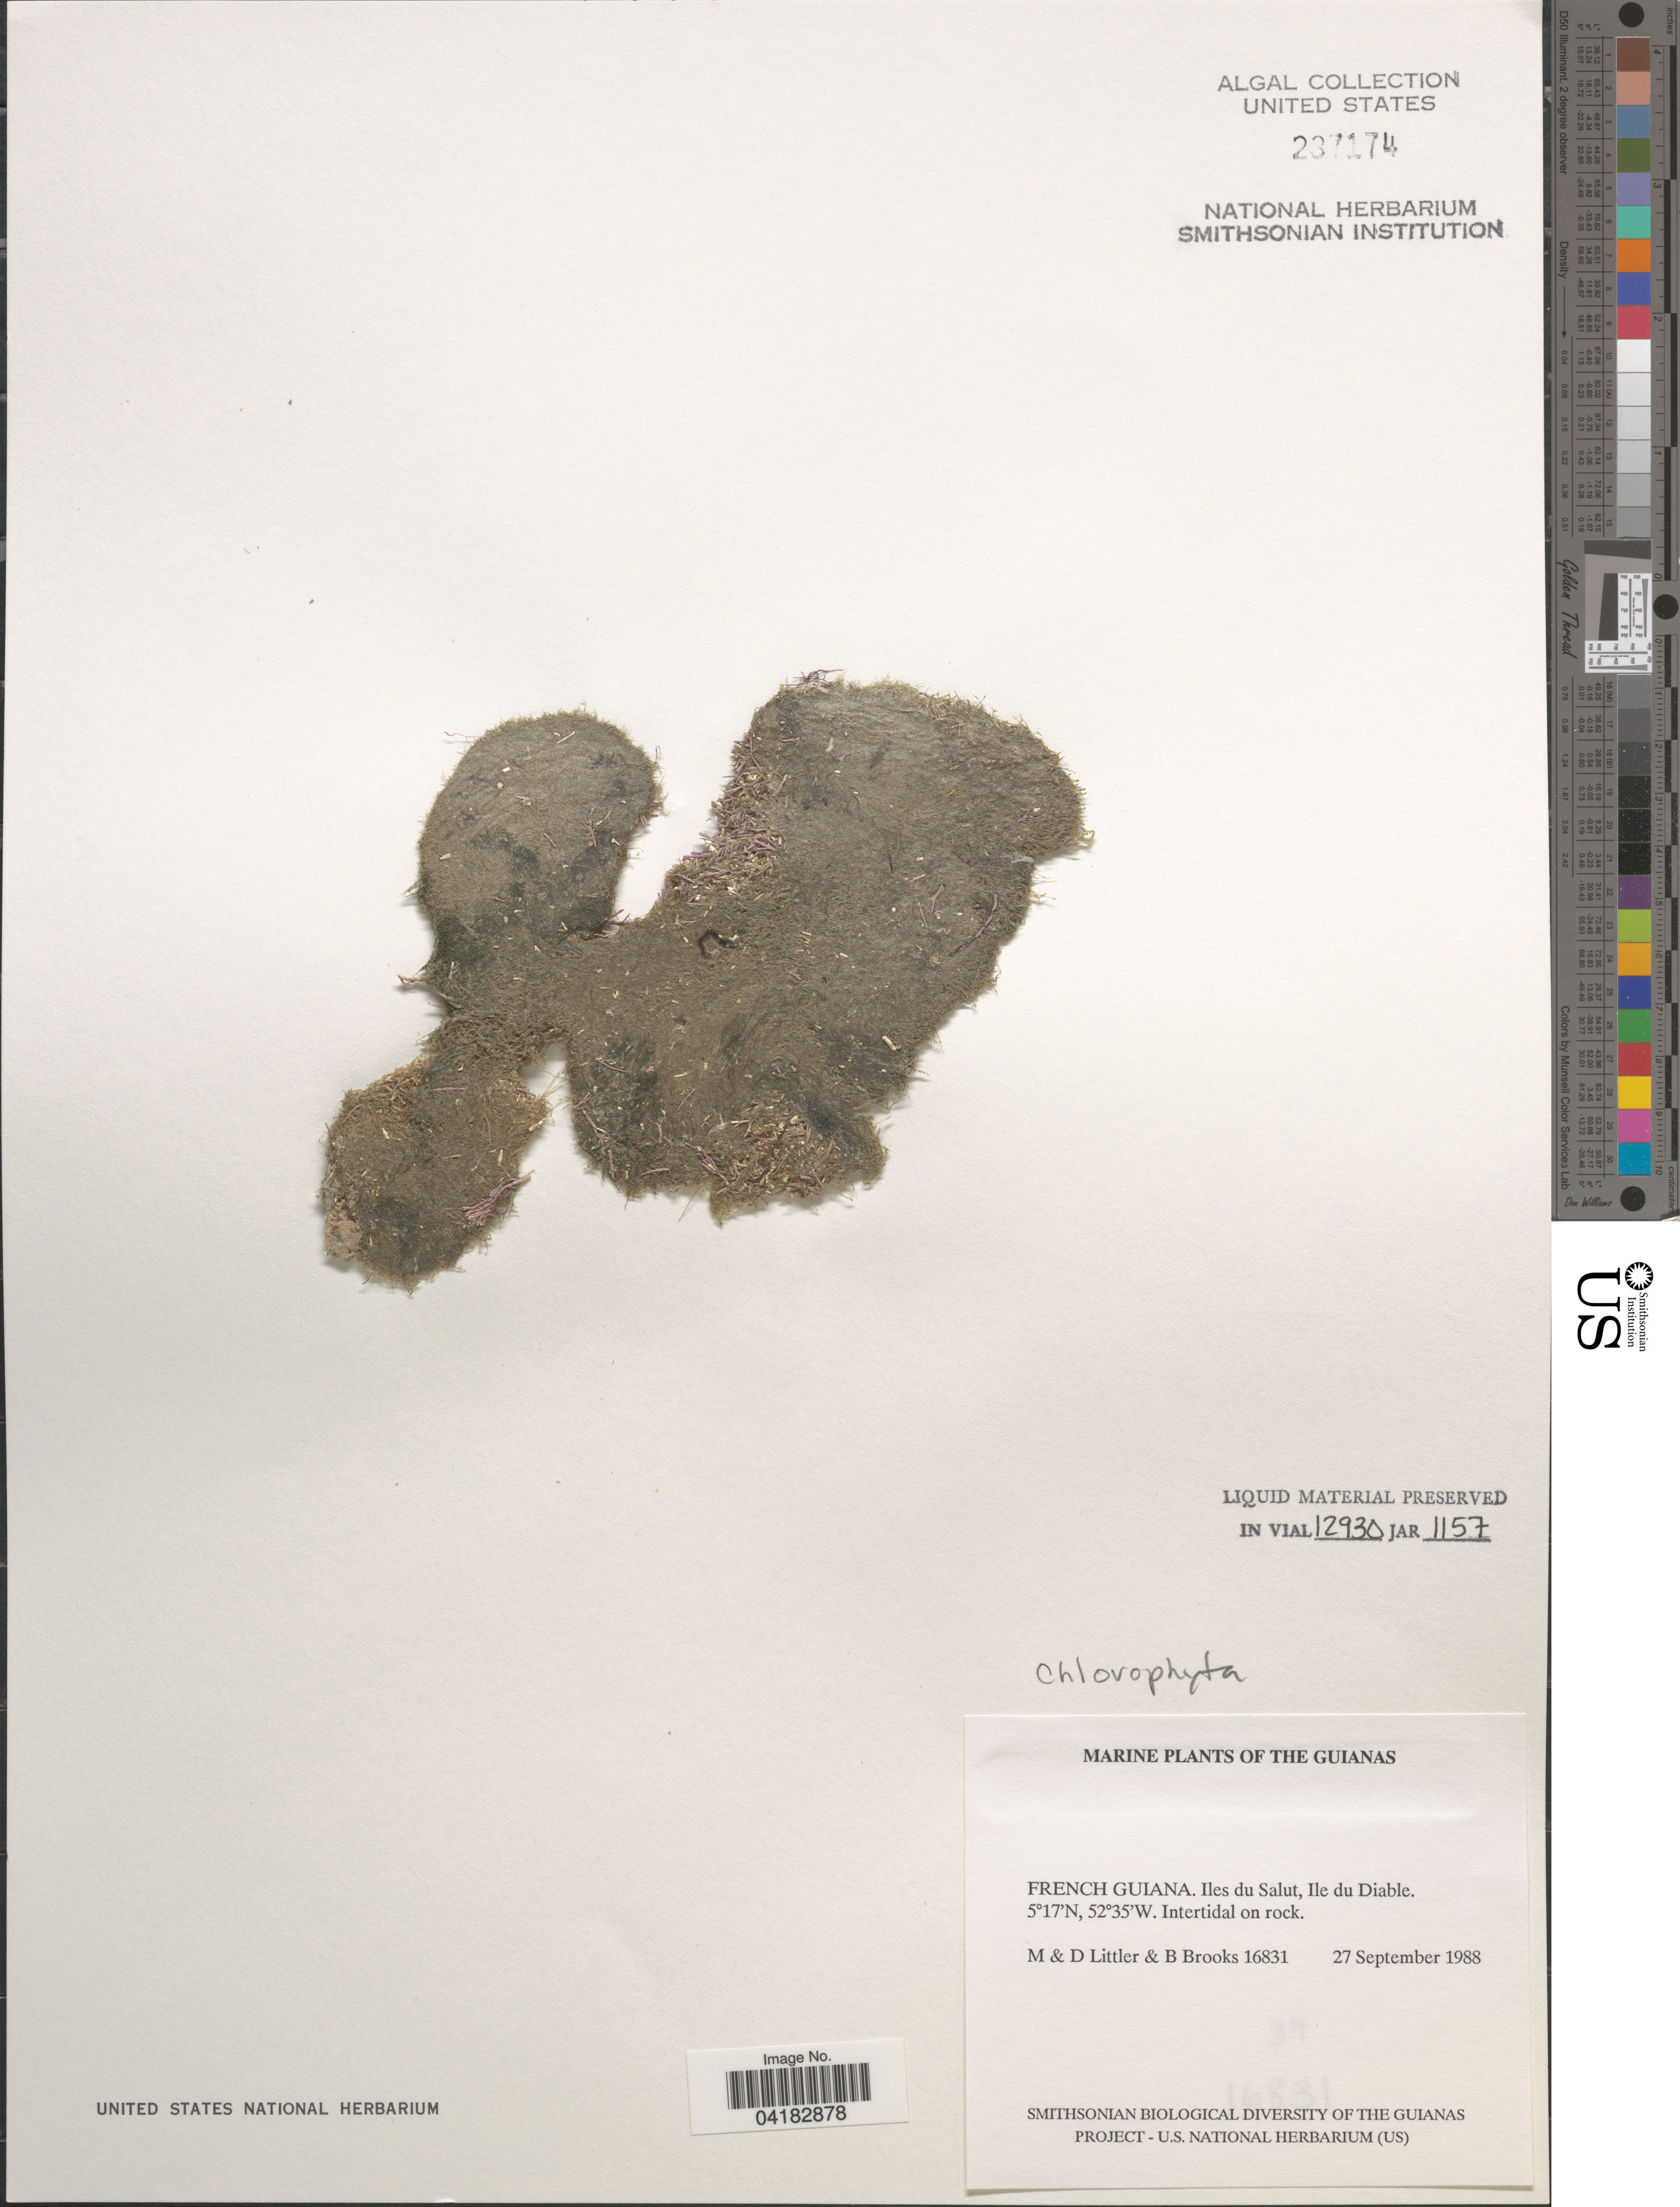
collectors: M. Littler, D. S. Littler & B. Brooks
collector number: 16831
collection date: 1988-09-27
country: French Guiana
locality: Guianas. Iles du Salut, Ile du Diable.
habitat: Intertidal on rock.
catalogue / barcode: US 237174